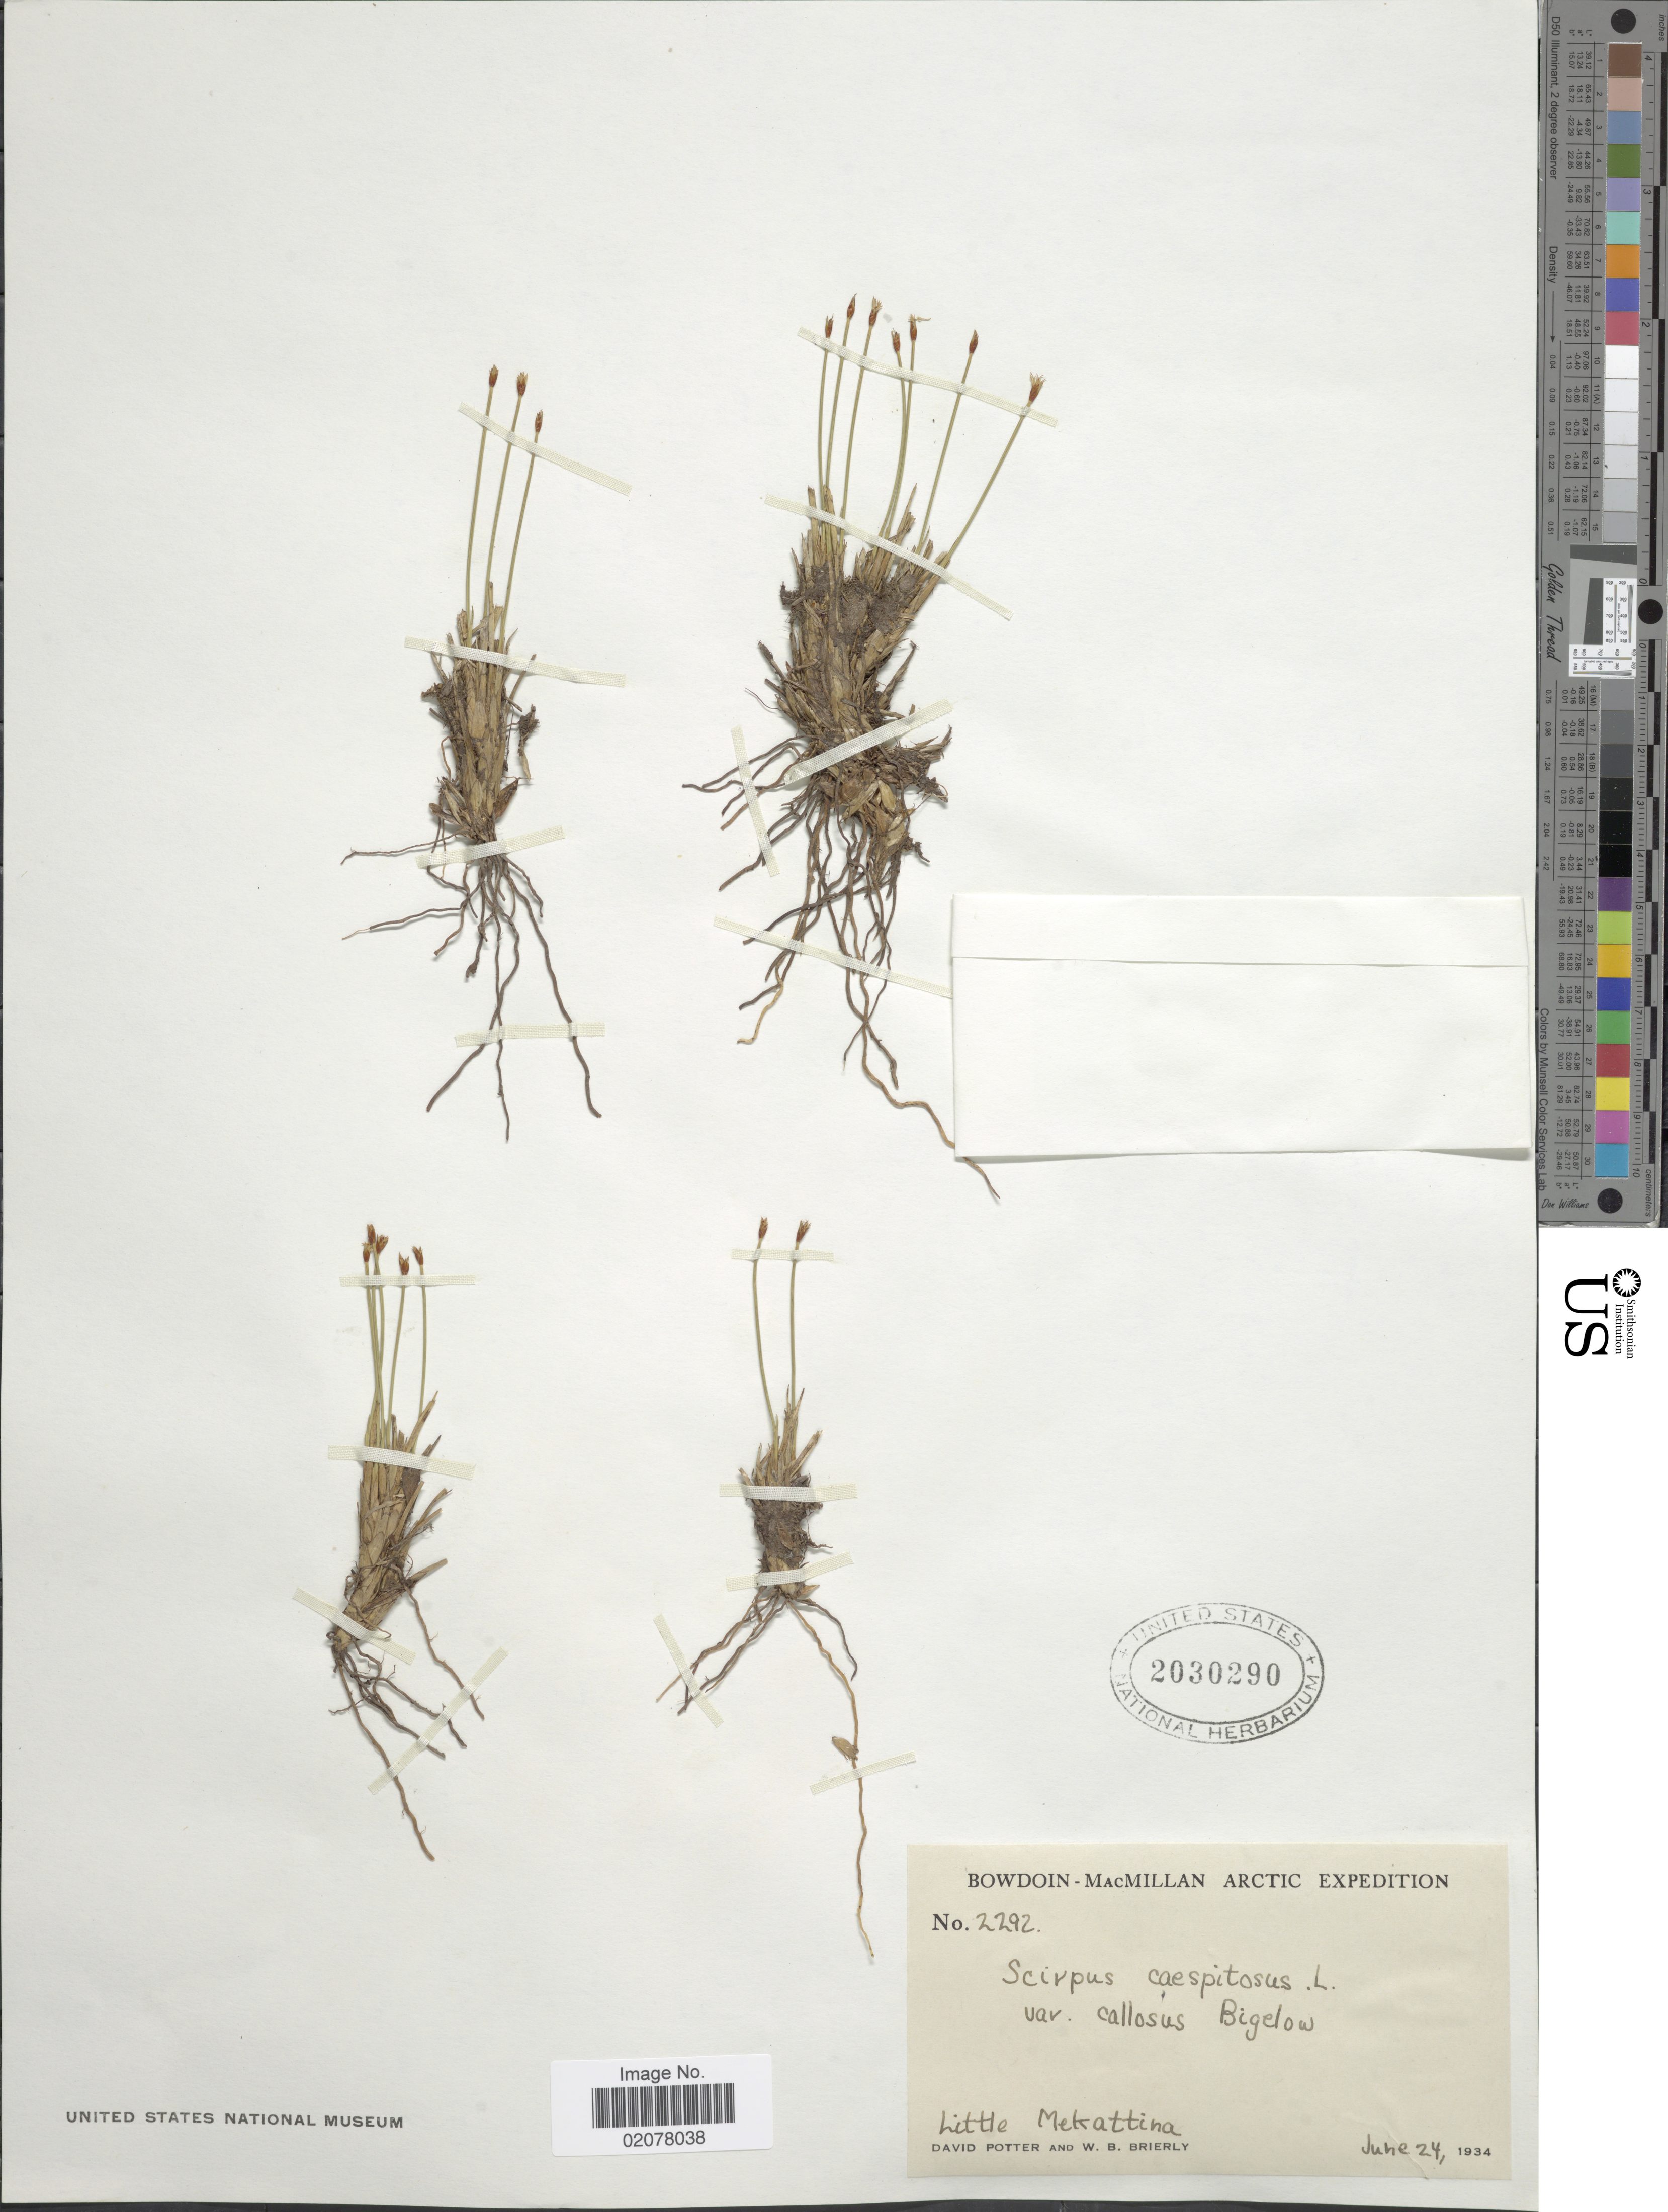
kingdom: Plantae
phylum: Tracheophyta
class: Liliopsida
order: Poales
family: Cyperaceae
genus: Trichophorum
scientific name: Trichophorum cespitosum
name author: (L.) Hartm.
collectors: D. Potter & W. Brierly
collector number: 2292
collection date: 1934-06-24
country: Canada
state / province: Quebec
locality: Bowdoin - MacMillan Arctic. Little Mekattina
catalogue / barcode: US 2030290